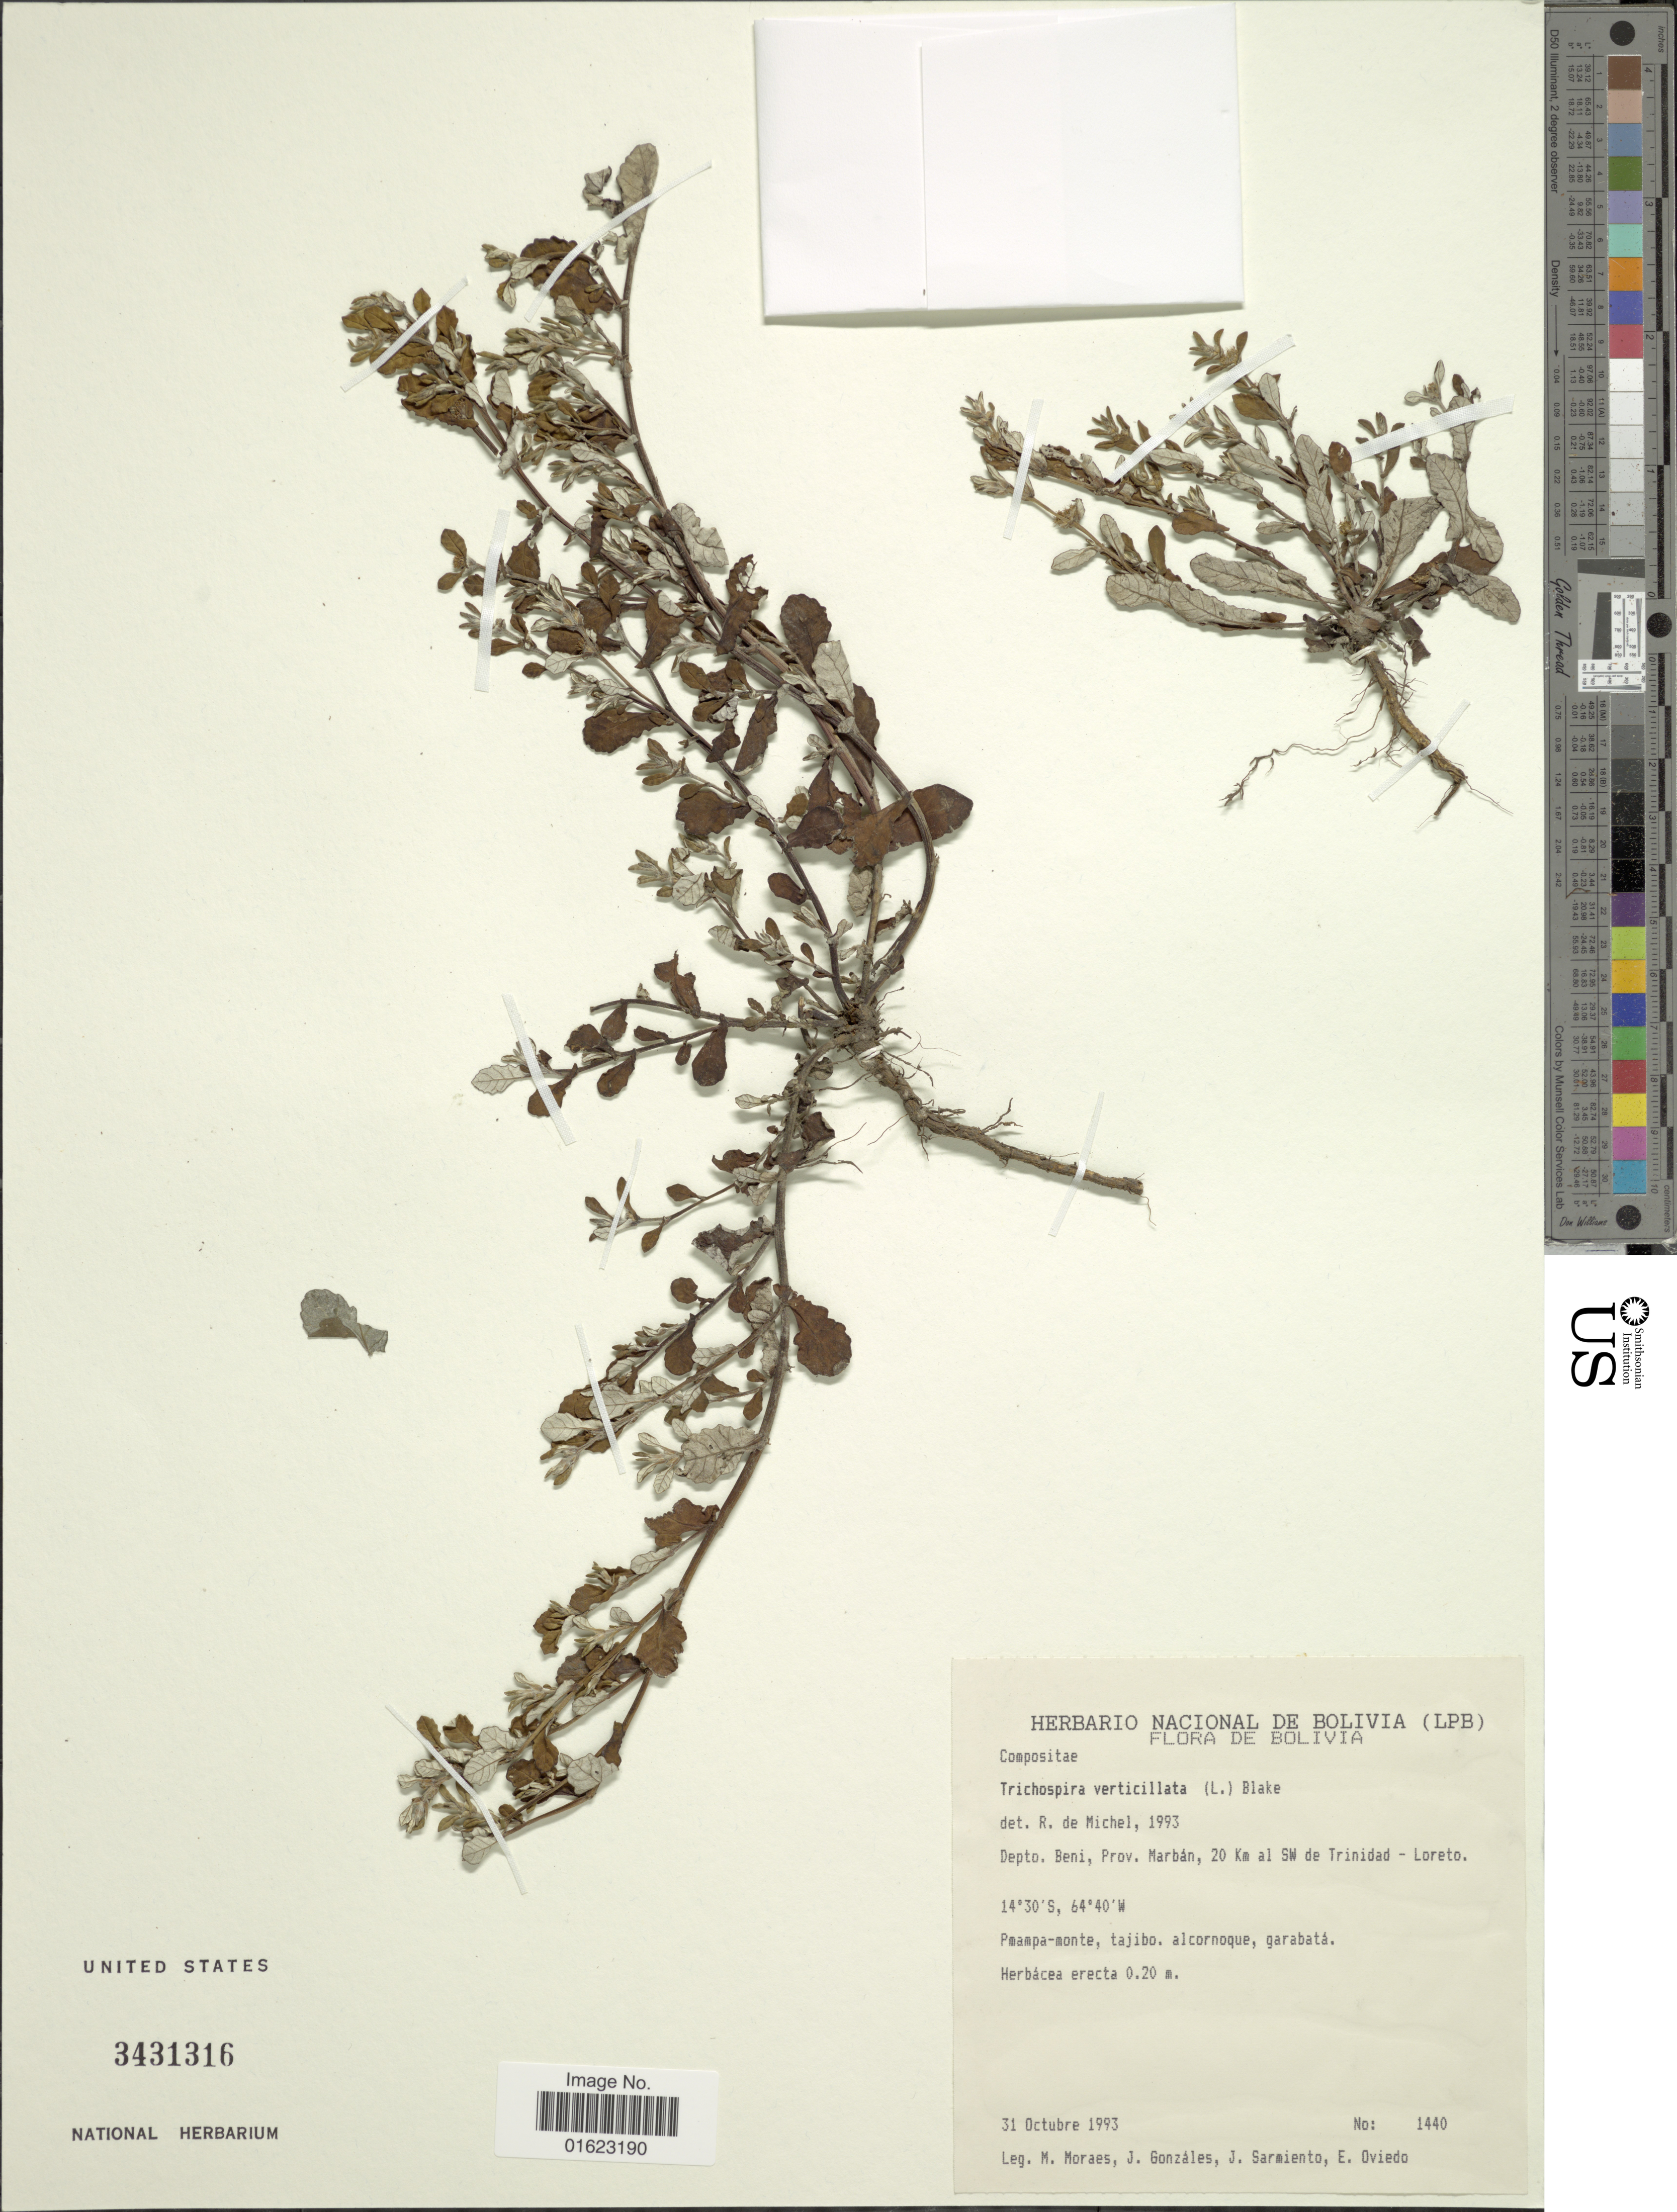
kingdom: Plantae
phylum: Tracheophyta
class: Magnoliopsida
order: Asterales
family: Asteraceae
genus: Trichospira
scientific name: Trichospira verticillata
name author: (L.) S.F. Blake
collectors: M. Moraes, J. Gonzales, J. Sarmiento & E. Oviedo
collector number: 1440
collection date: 1993-10-31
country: Moldova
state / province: Anenii Noi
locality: Depto. Beni. Prov. Marba, 20 Km al SW de Triniidad - Loreto.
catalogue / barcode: US 3431316